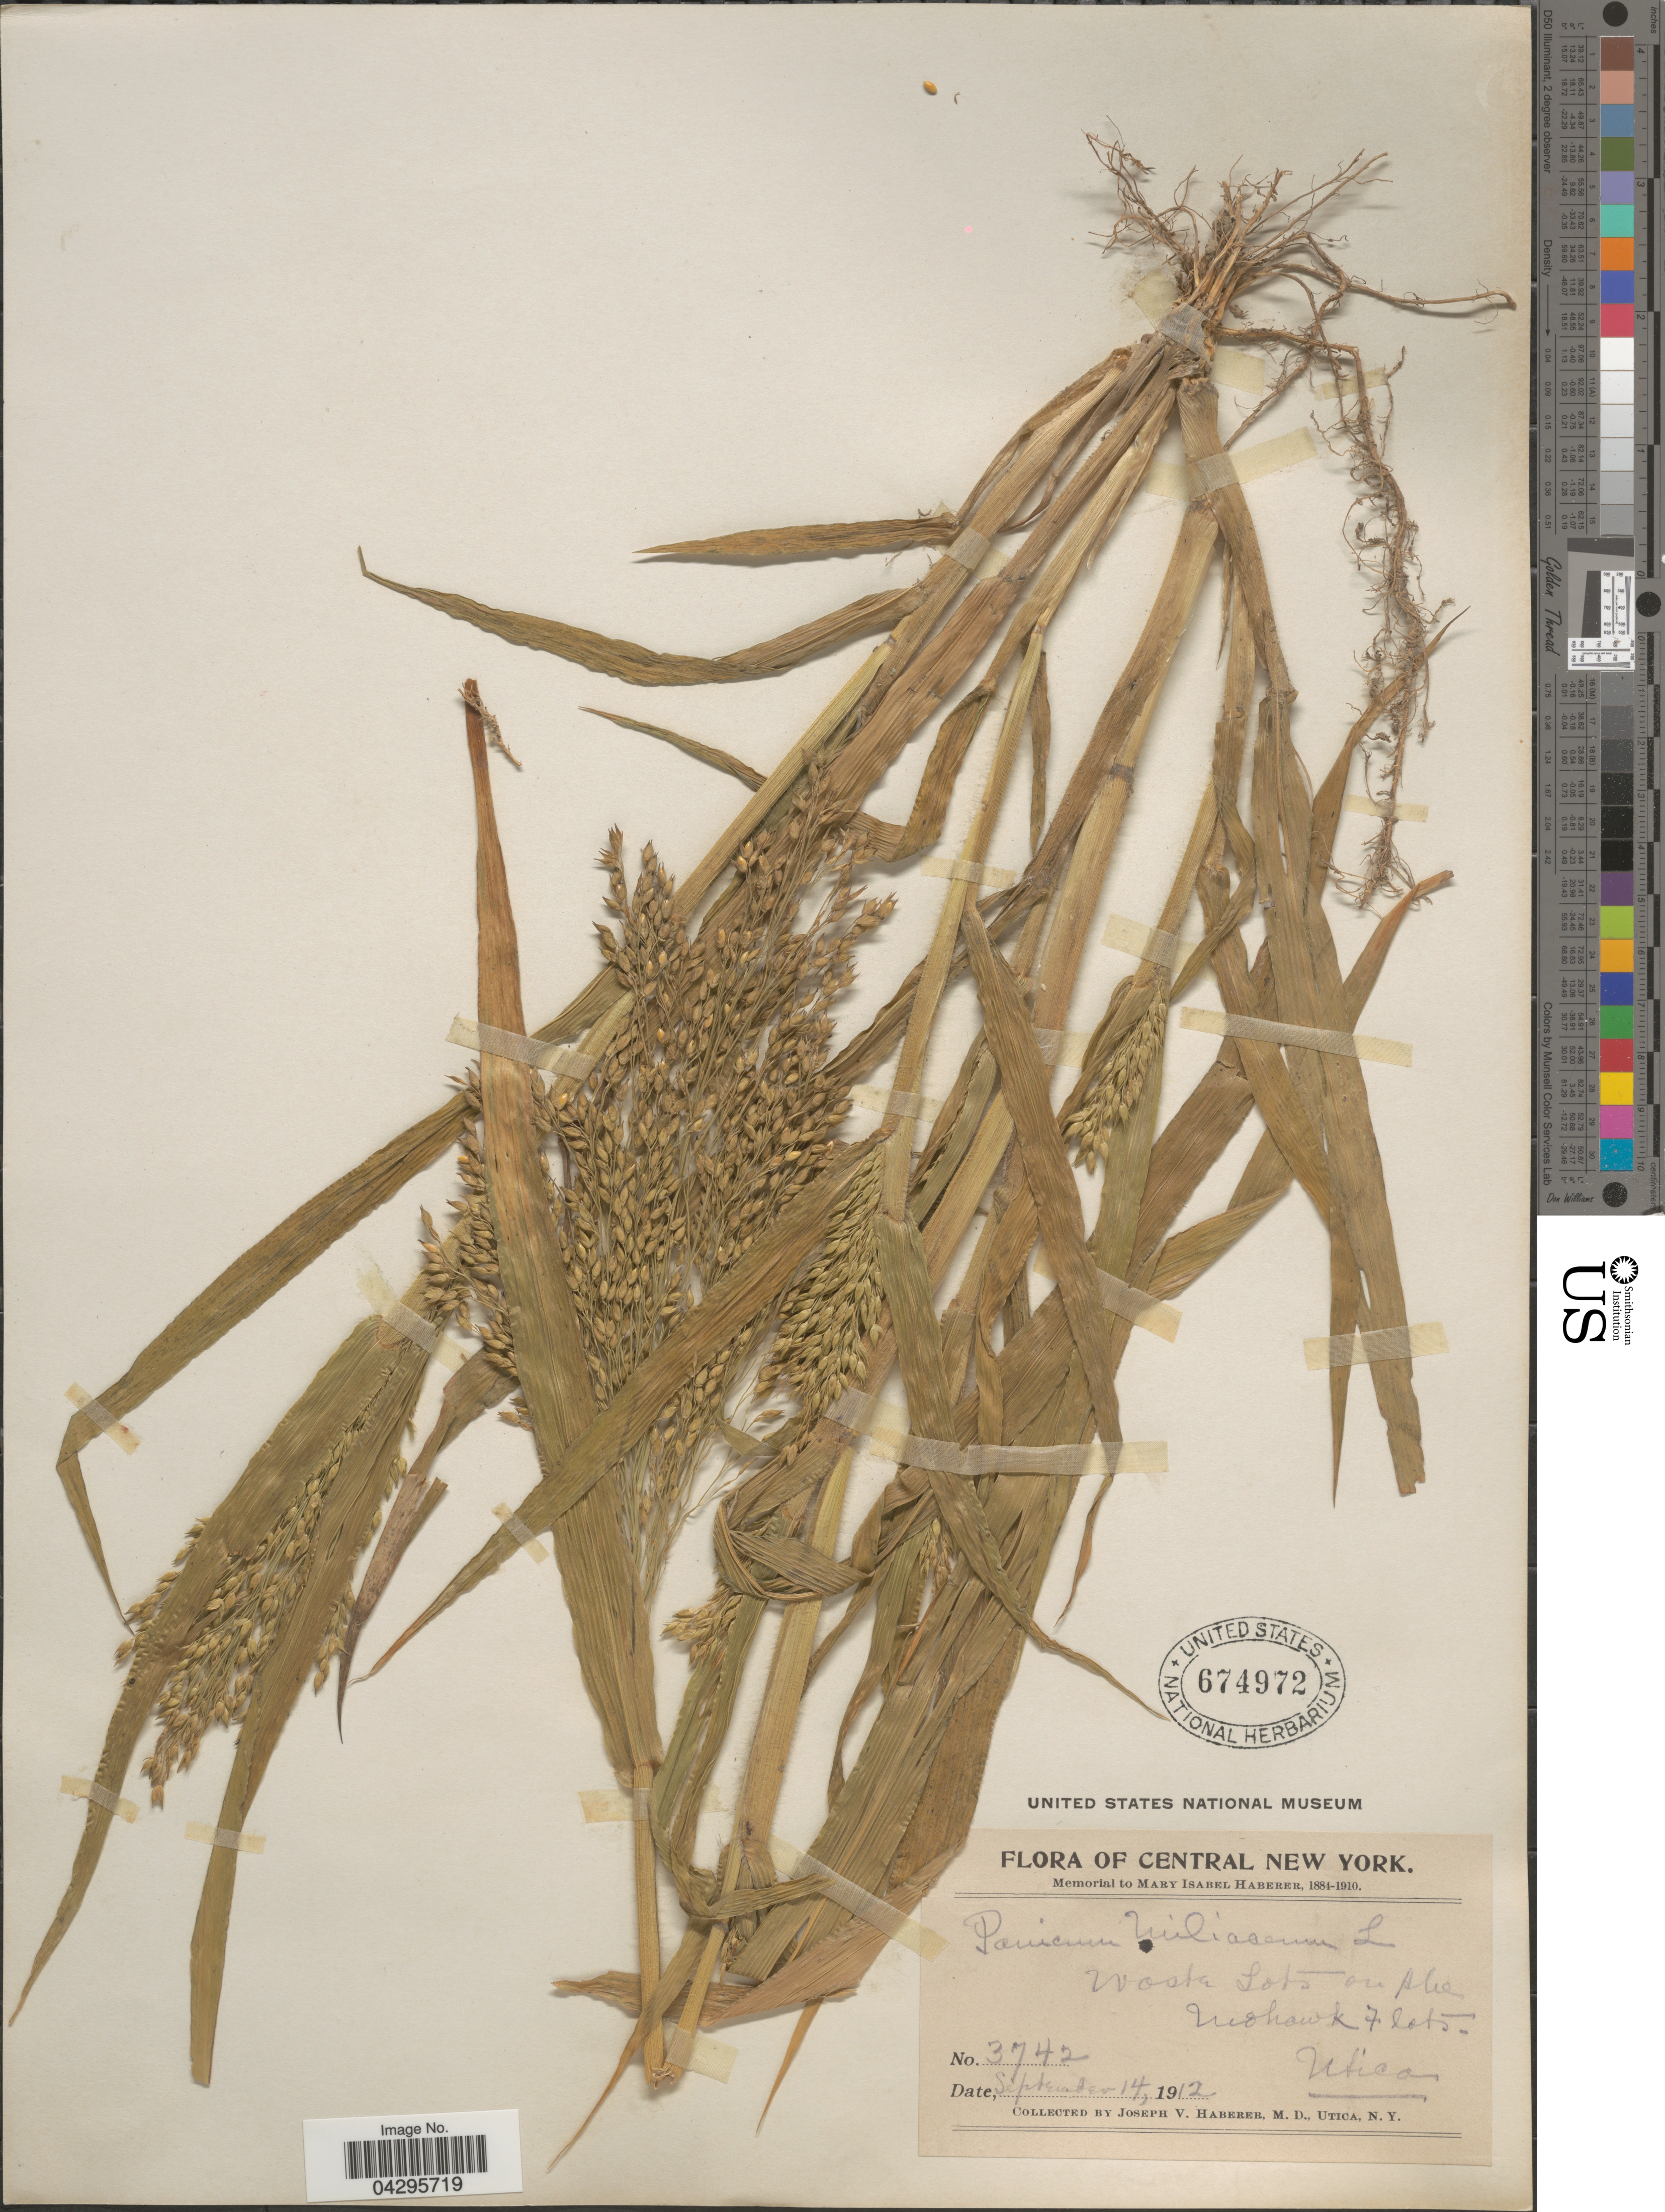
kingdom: Plantae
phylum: Tracheophyta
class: Liliopsida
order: Poales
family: Poaceae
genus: Panicum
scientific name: Panicum miliaceum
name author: L.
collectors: J. V. Haberer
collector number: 3742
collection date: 1912-09-14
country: United States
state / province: New York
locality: Central New York. Waste Lots on the Mohawk Flats. Utica.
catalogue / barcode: US 674972